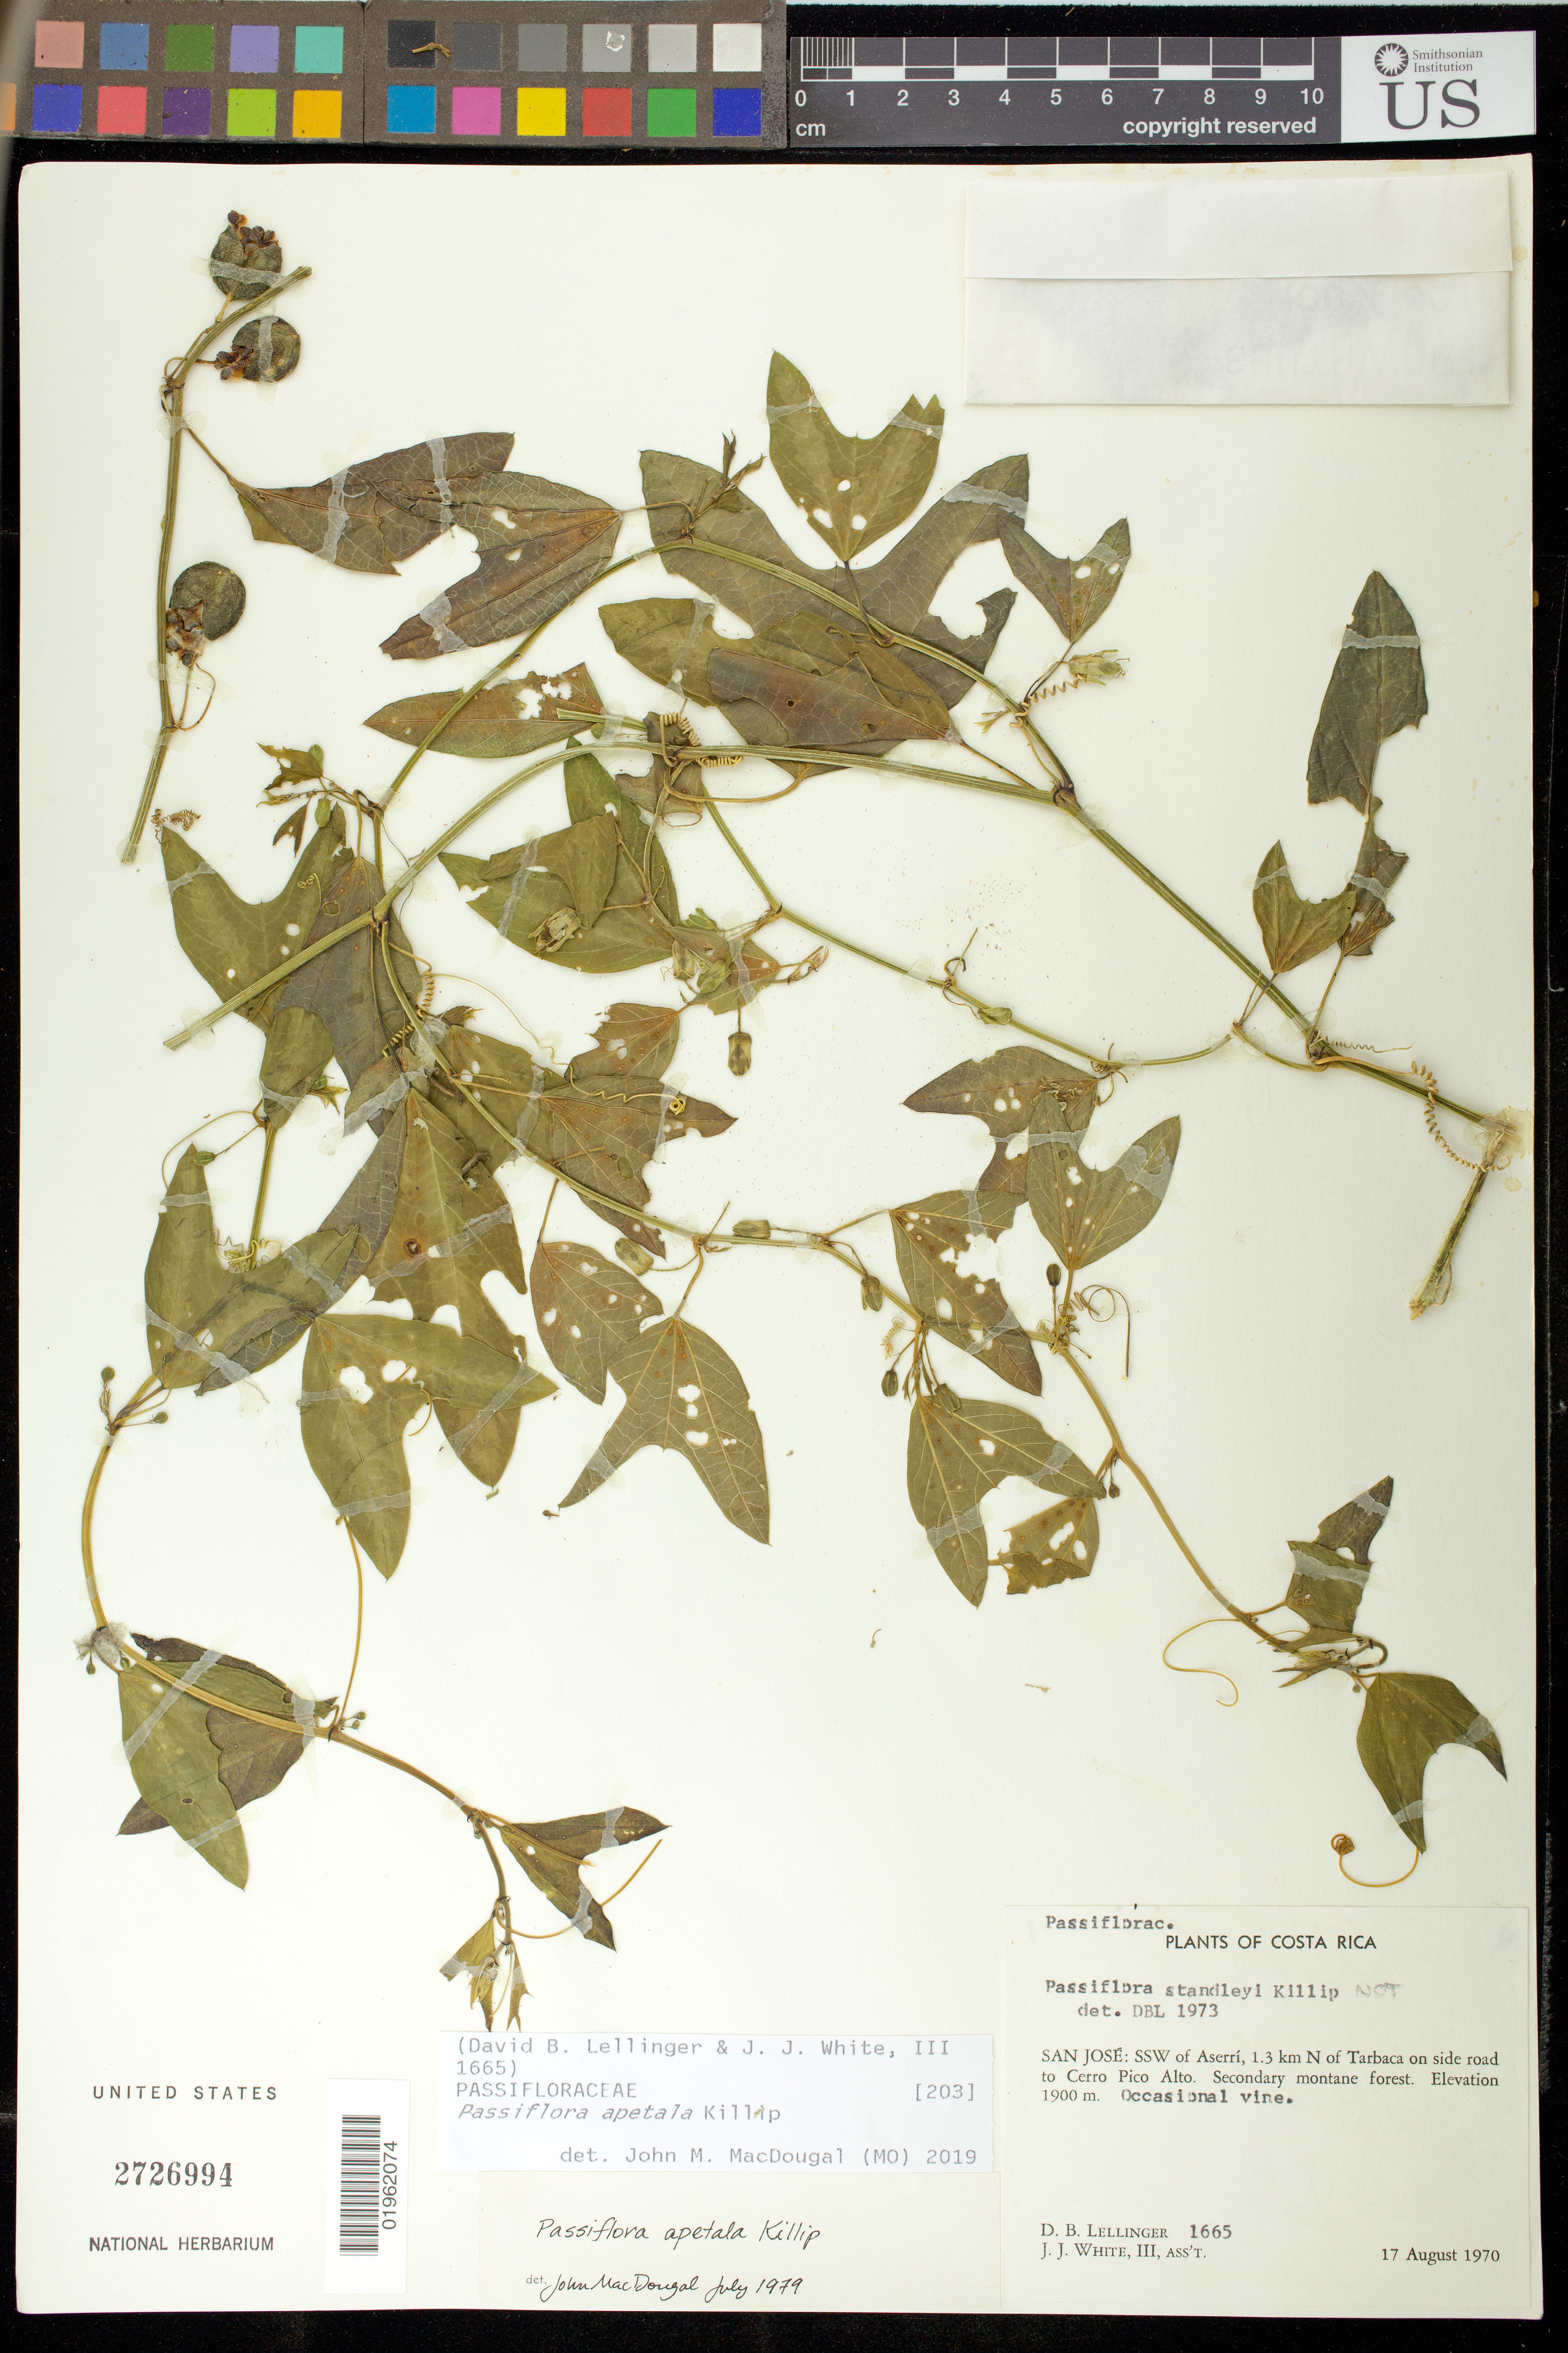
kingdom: Plantae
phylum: Tracheophyta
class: Magnoliopsida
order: Malpighiales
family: Passifloraceae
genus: Passiflora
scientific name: Passiflora apetala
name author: Killip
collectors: D. B. Lellinger & J. J. White III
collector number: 1665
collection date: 1970-08-17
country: Costa Rica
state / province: San José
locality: SSW of Asserri, 1.3 km N of Tarbaca on side road to Cerro Pico Alta. Secodary montane forest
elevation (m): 1900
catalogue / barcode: US 2726994